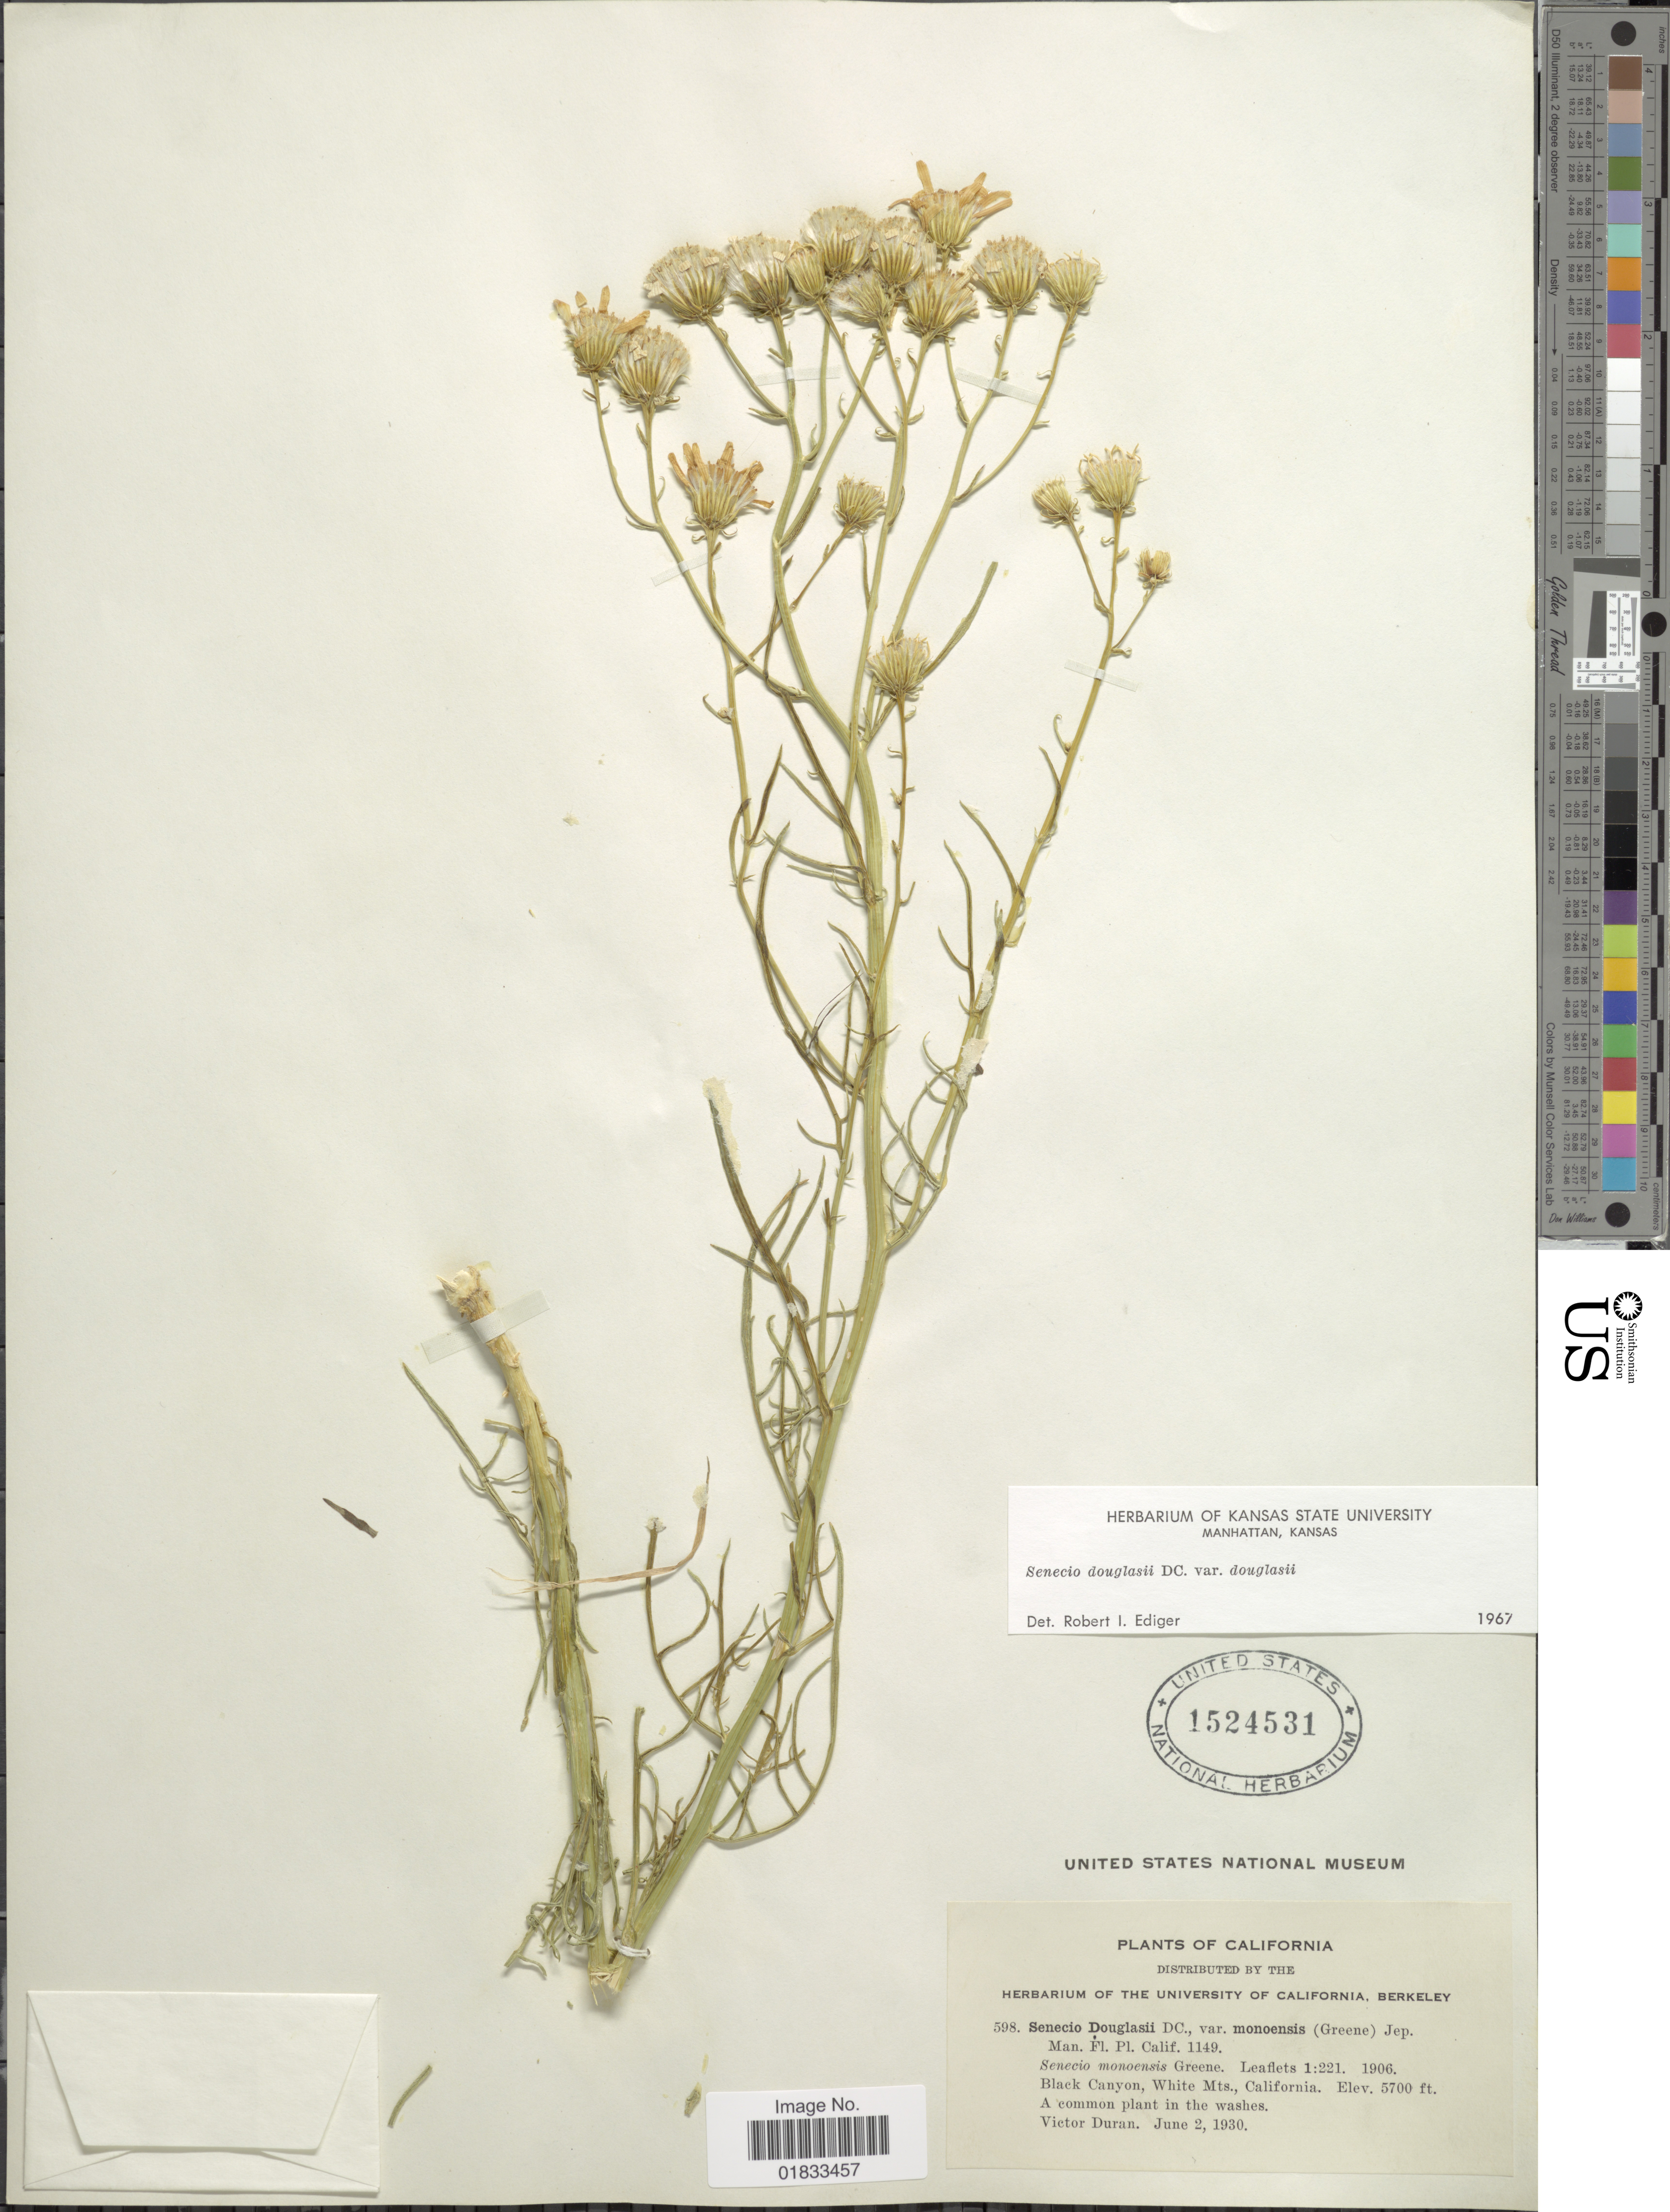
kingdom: Plantae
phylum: Tracheophyta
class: Magnoliopsida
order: Asterales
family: Asteraceae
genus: Senecio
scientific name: Senecio flaccidus var. douglasii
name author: (DC.) B.L. Turner & T.M. Barkley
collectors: V. Duran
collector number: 598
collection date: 1930-06-02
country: United States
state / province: California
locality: Black Canyon, White Mts.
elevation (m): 1737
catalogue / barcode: US 1524531